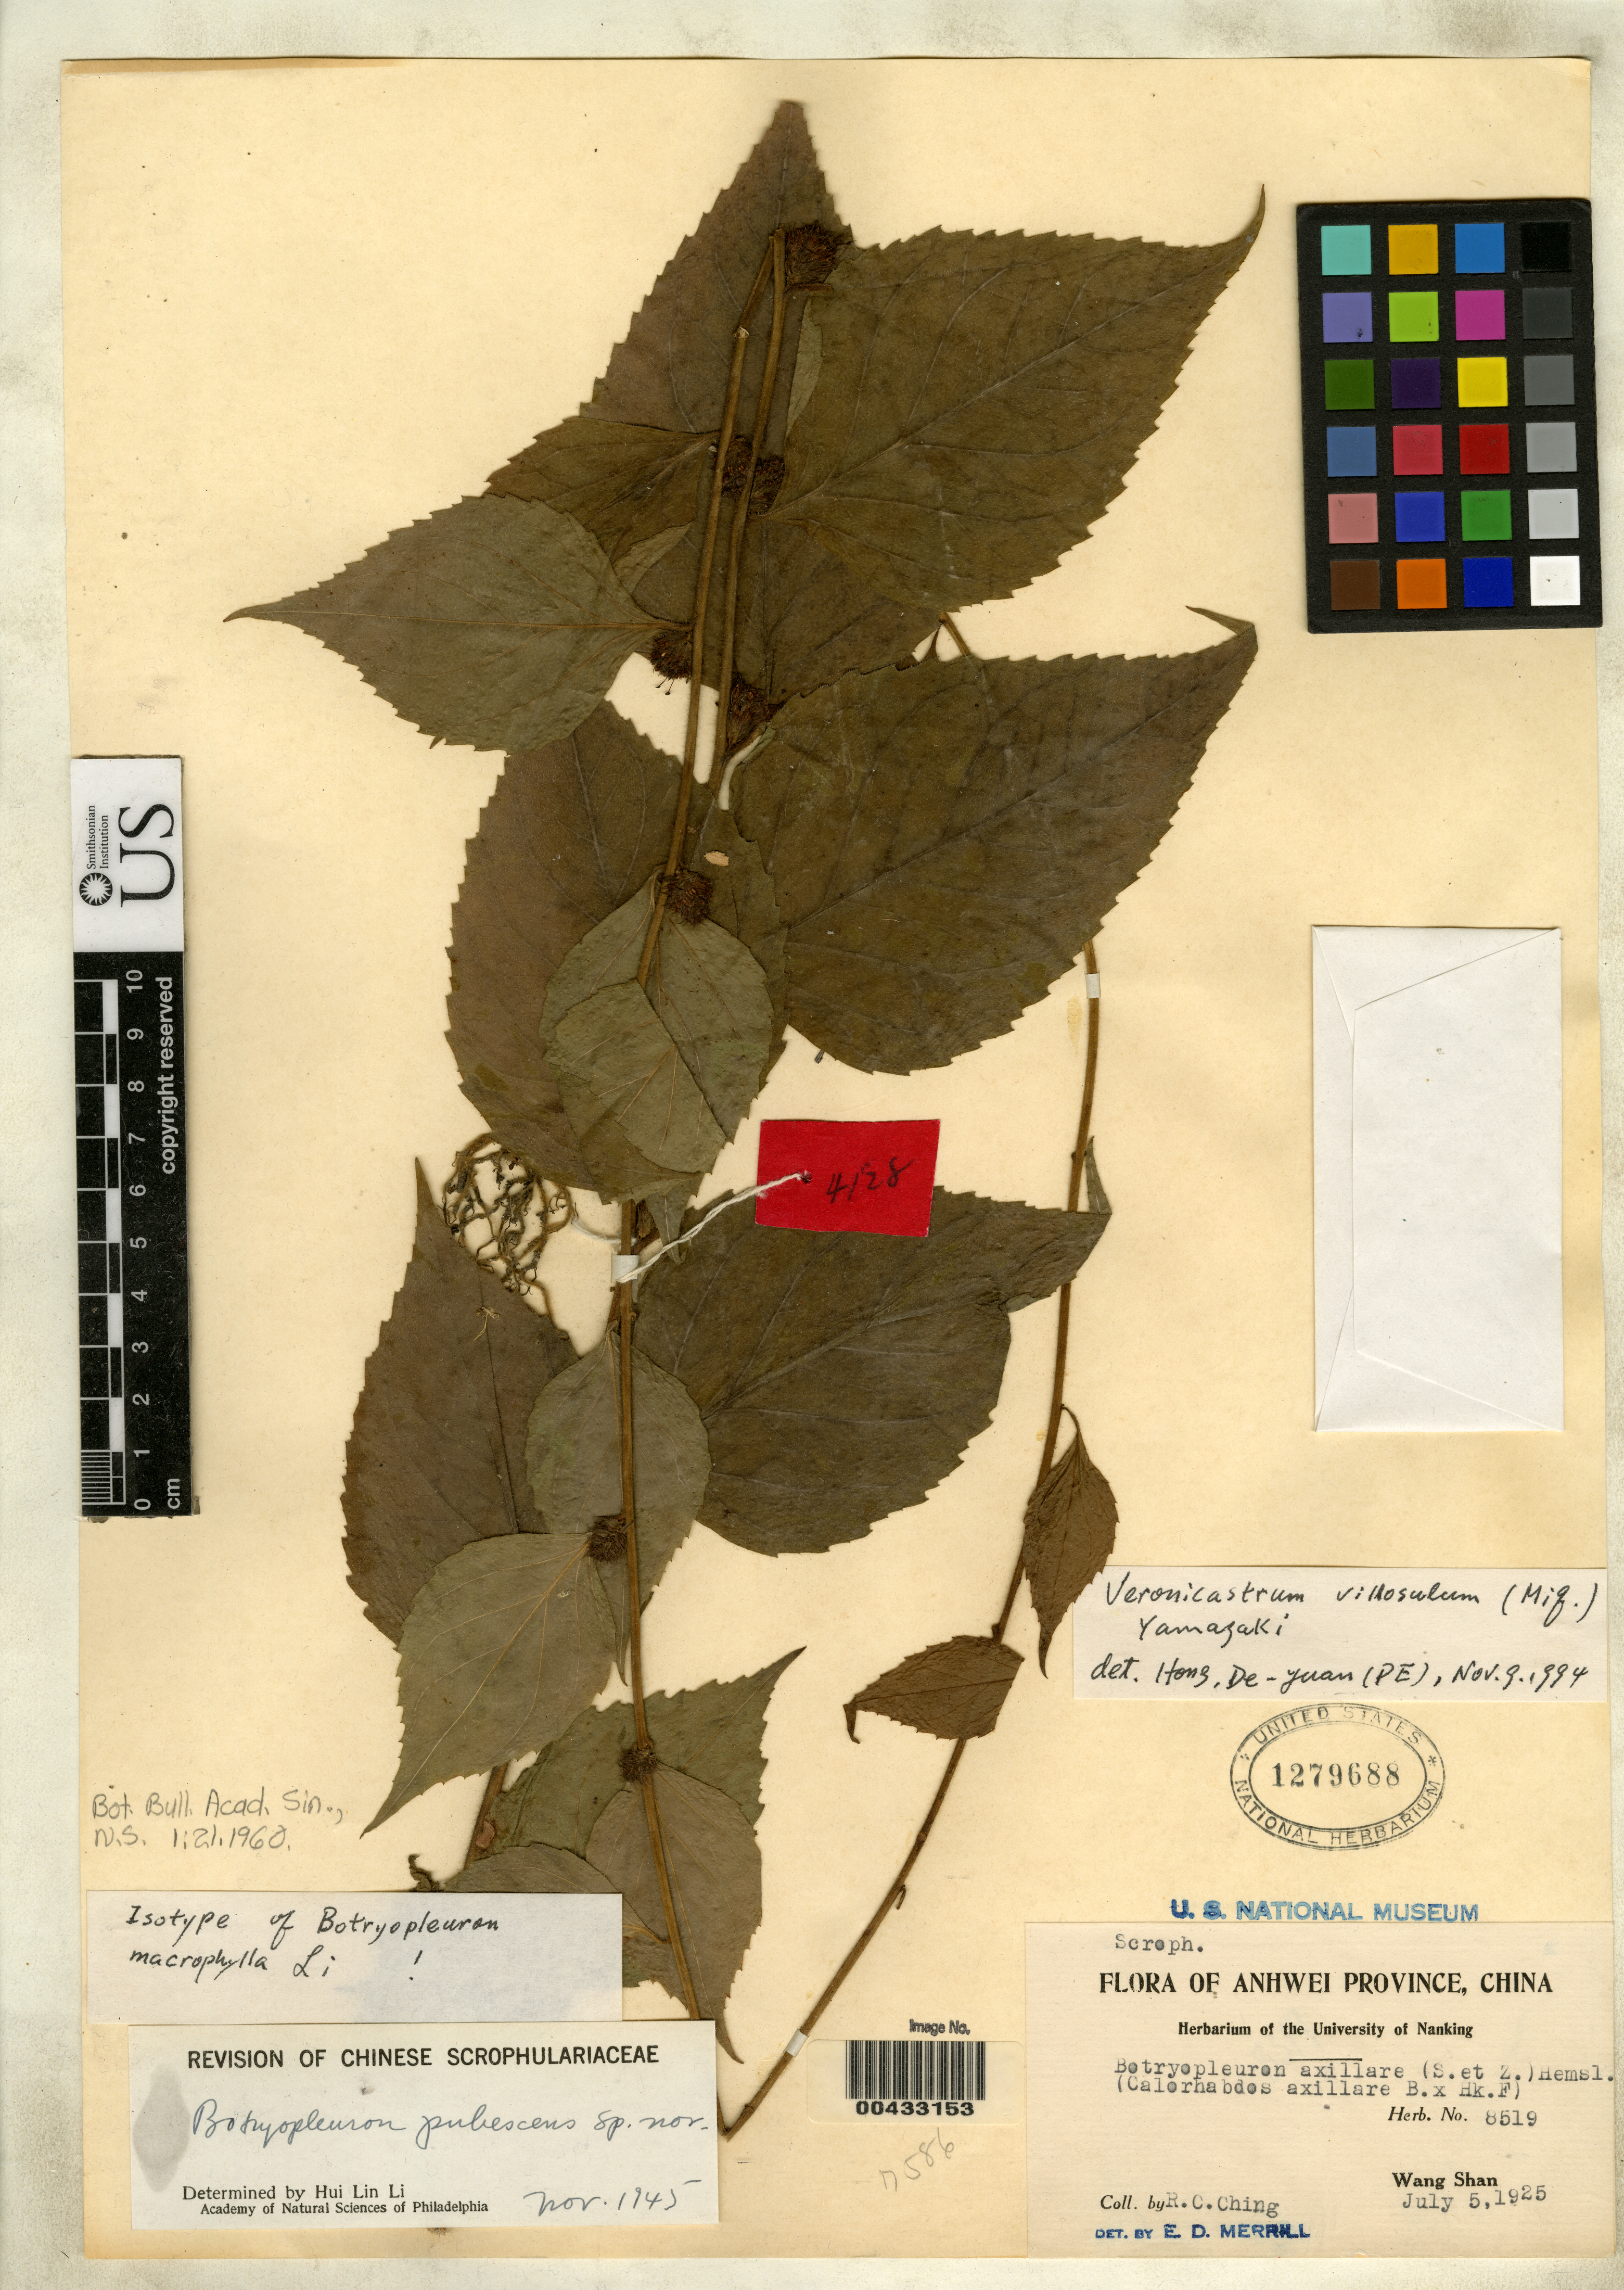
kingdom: Plantae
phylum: Tracheophyta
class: Magnoliopsida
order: Lamiales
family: Plantaginaceae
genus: Botryopleuron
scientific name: Botryopleuron macrophyllum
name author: H.L. Li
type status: Isotype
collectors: R. C. Ching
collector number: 4128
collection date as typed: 05 Jul 1925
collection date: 1925-07-05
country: China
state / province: Anhui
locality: Wahg Shan.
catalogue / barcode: US 1279688